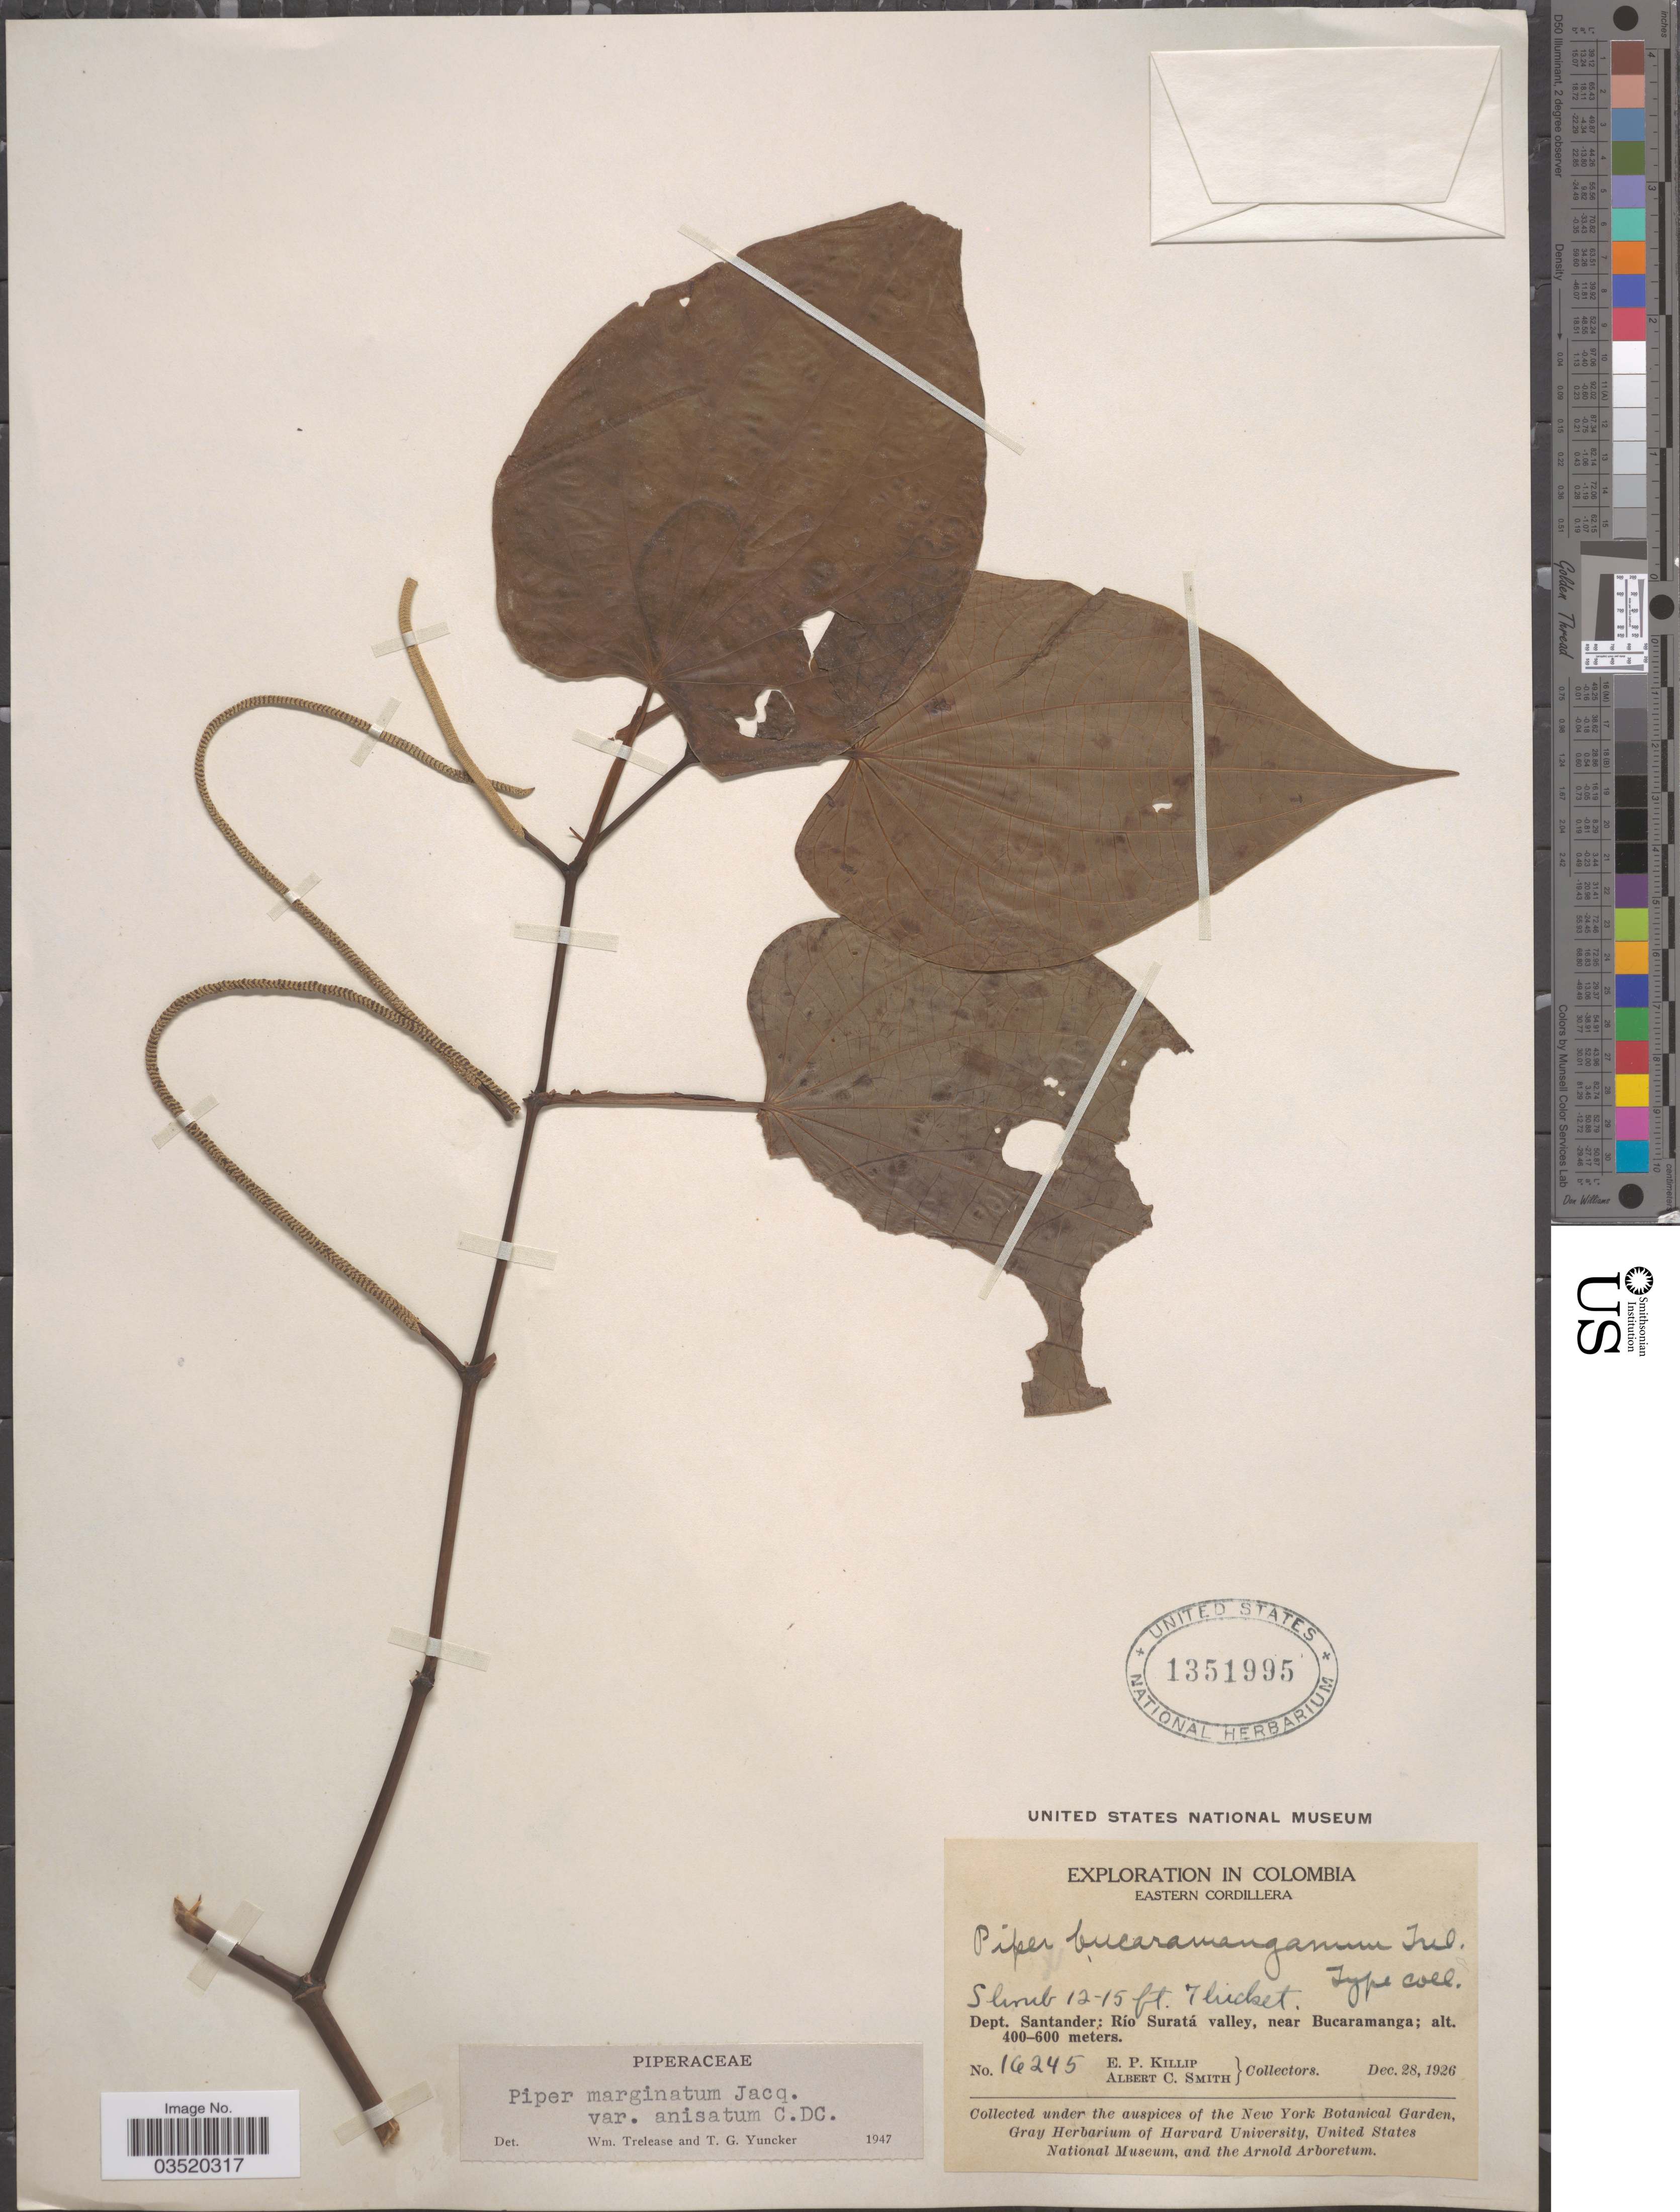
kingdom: Plantae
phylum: Tracheophyta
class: Magnoliopsida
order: Piperales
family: Piperaceae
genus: Piper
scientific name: Piper marginatum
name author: Jacq.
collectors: E. P. Killip & A. C. Smith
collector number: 16245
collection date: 1926-12-28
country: Colombia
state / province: Santander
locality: Eastern Cordillera. Dept. Santander: Río Suratá valley, near Bucaramanga.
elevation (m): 400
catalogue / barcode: US 1351995